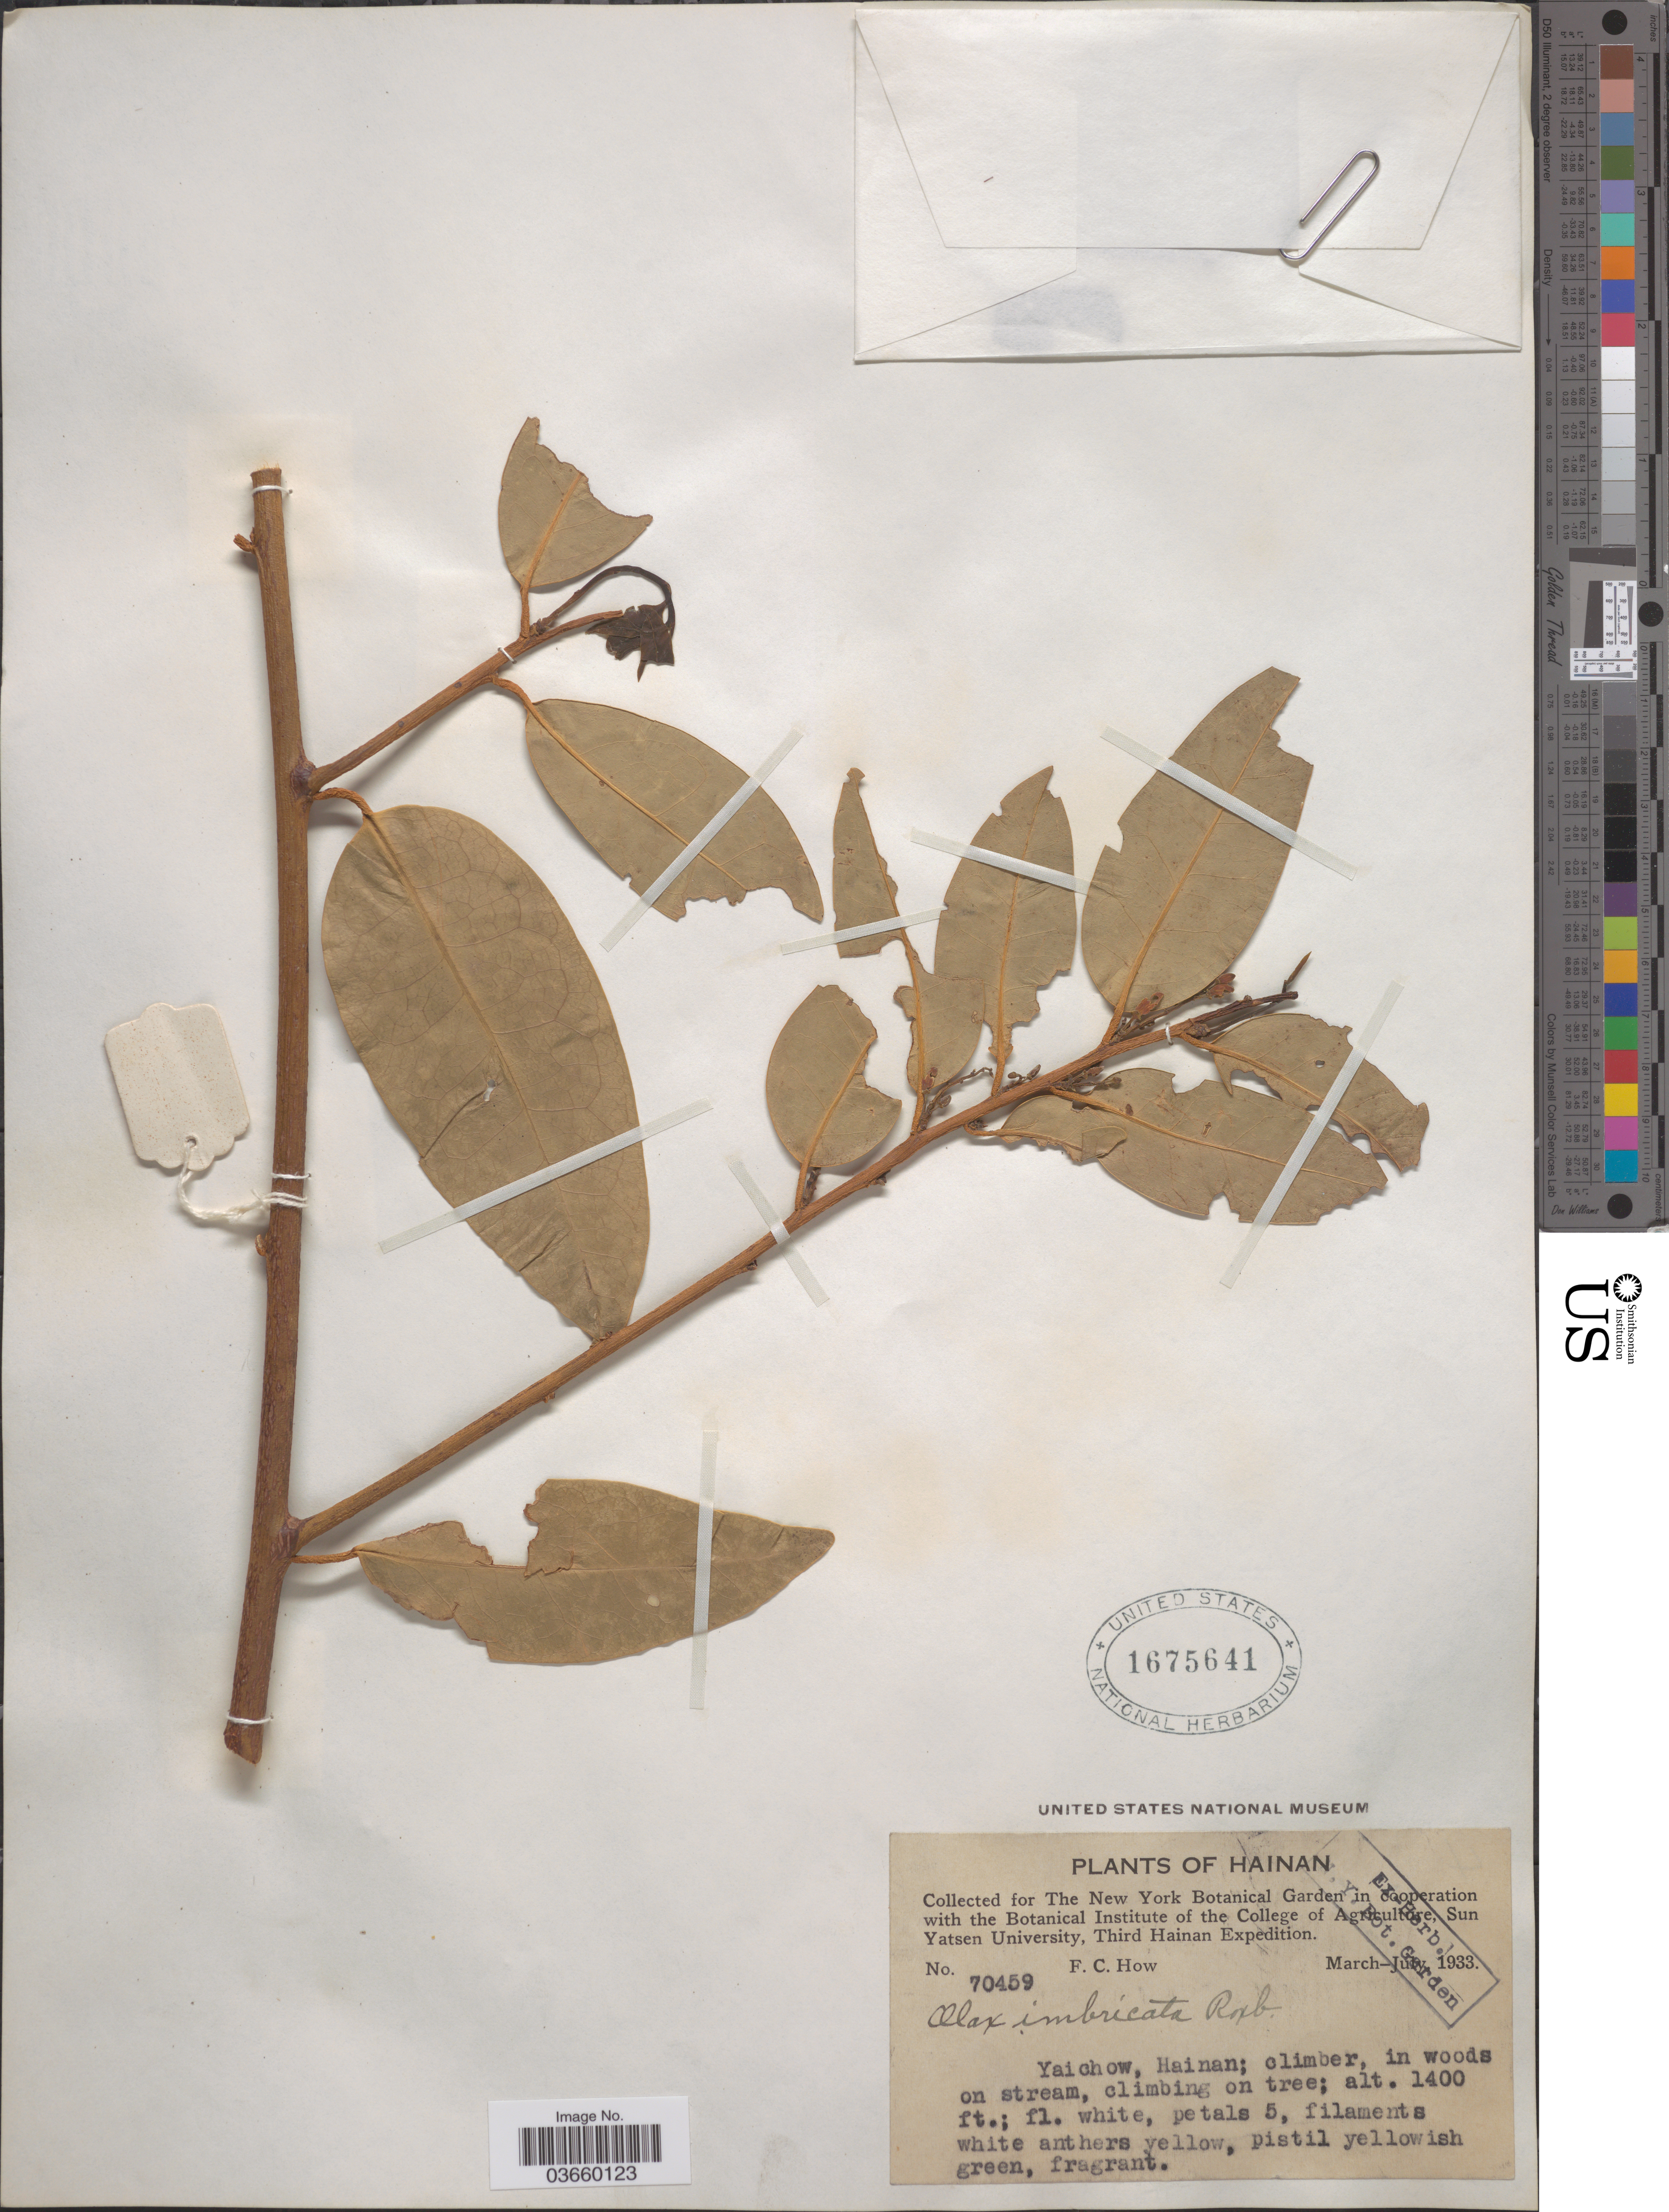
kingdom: Plantae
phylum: Tracheophyta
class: Magnoliopsida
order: Santalales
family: Olacaceae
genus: Olax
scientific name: Olax imbricata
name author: Roxb.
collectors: F. C. How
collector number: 70459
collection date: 1933-03/1933-07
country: China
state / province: Hainan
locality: Yaichow.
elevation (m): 427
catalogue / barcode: US 1675641